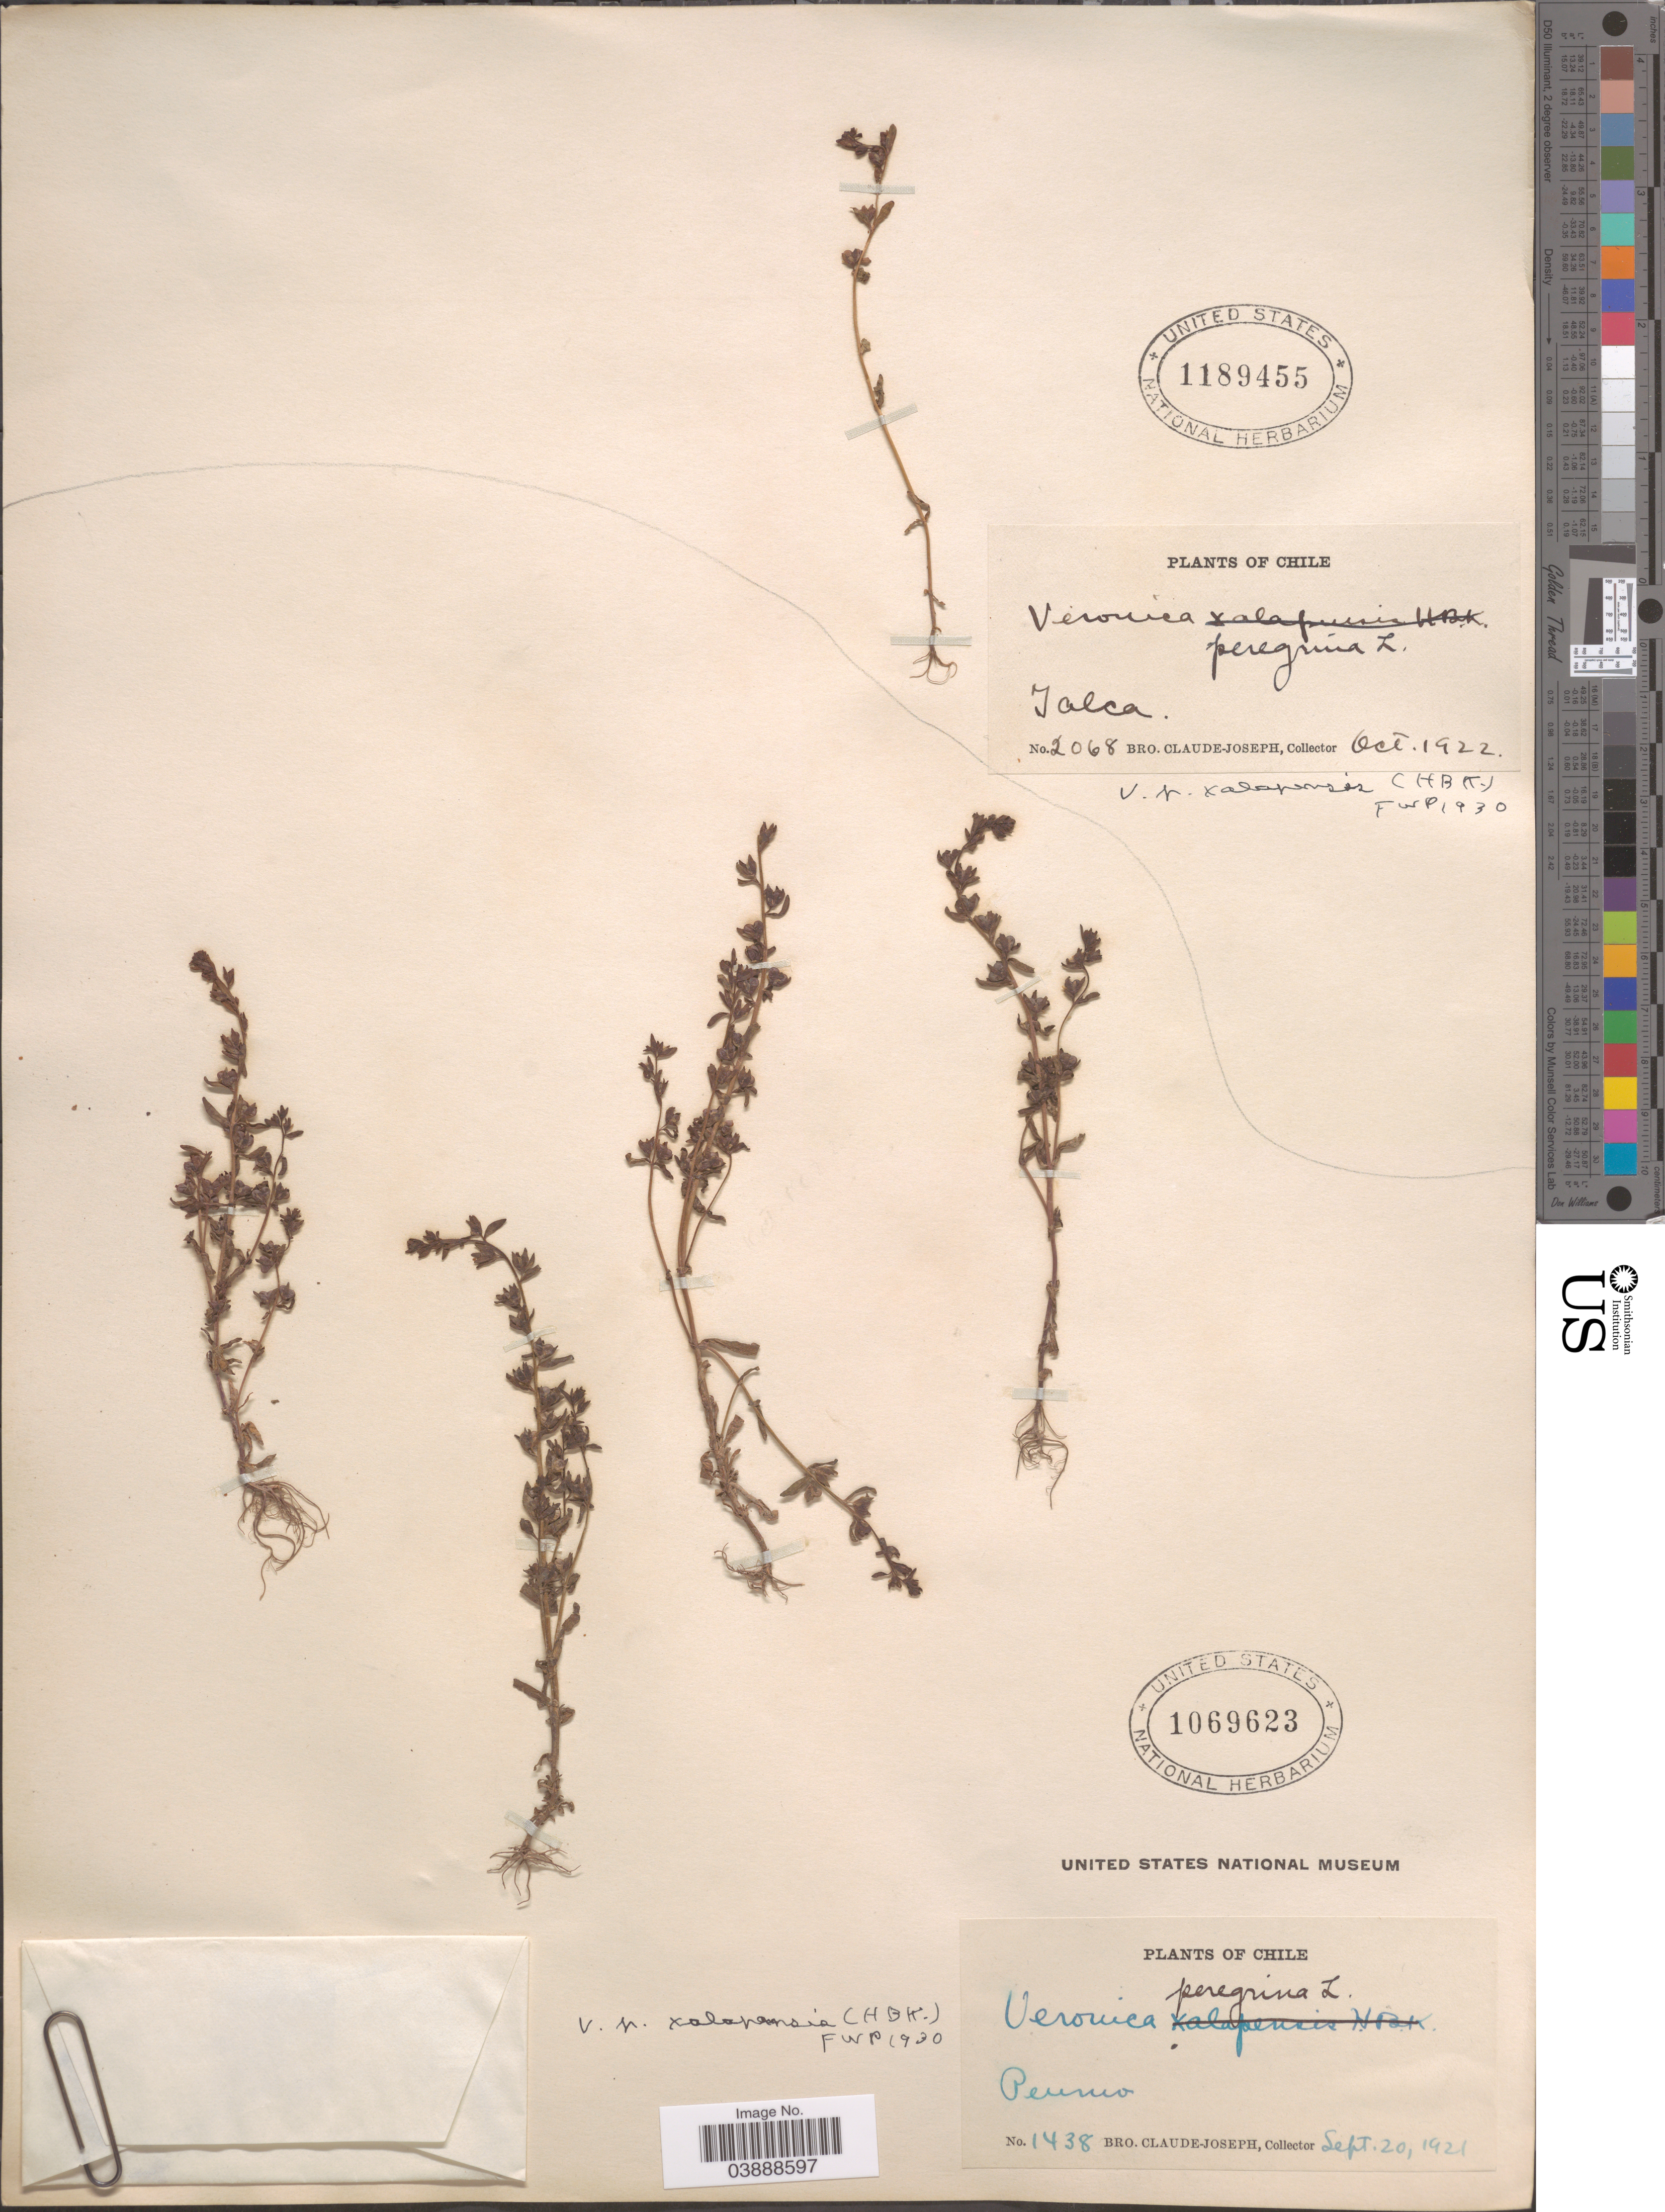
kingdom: Plantae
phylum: Tracheophyta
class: Magnoliopsida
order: Lamiales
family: Plantaginaceae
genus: Veronica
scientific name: Veronica peregrina var. xalapensis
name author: Kunth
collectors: Bro. Claude-Joseph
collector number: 2068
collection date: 1922-10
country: Chile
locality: Talca.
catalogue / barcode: US 1189455-2